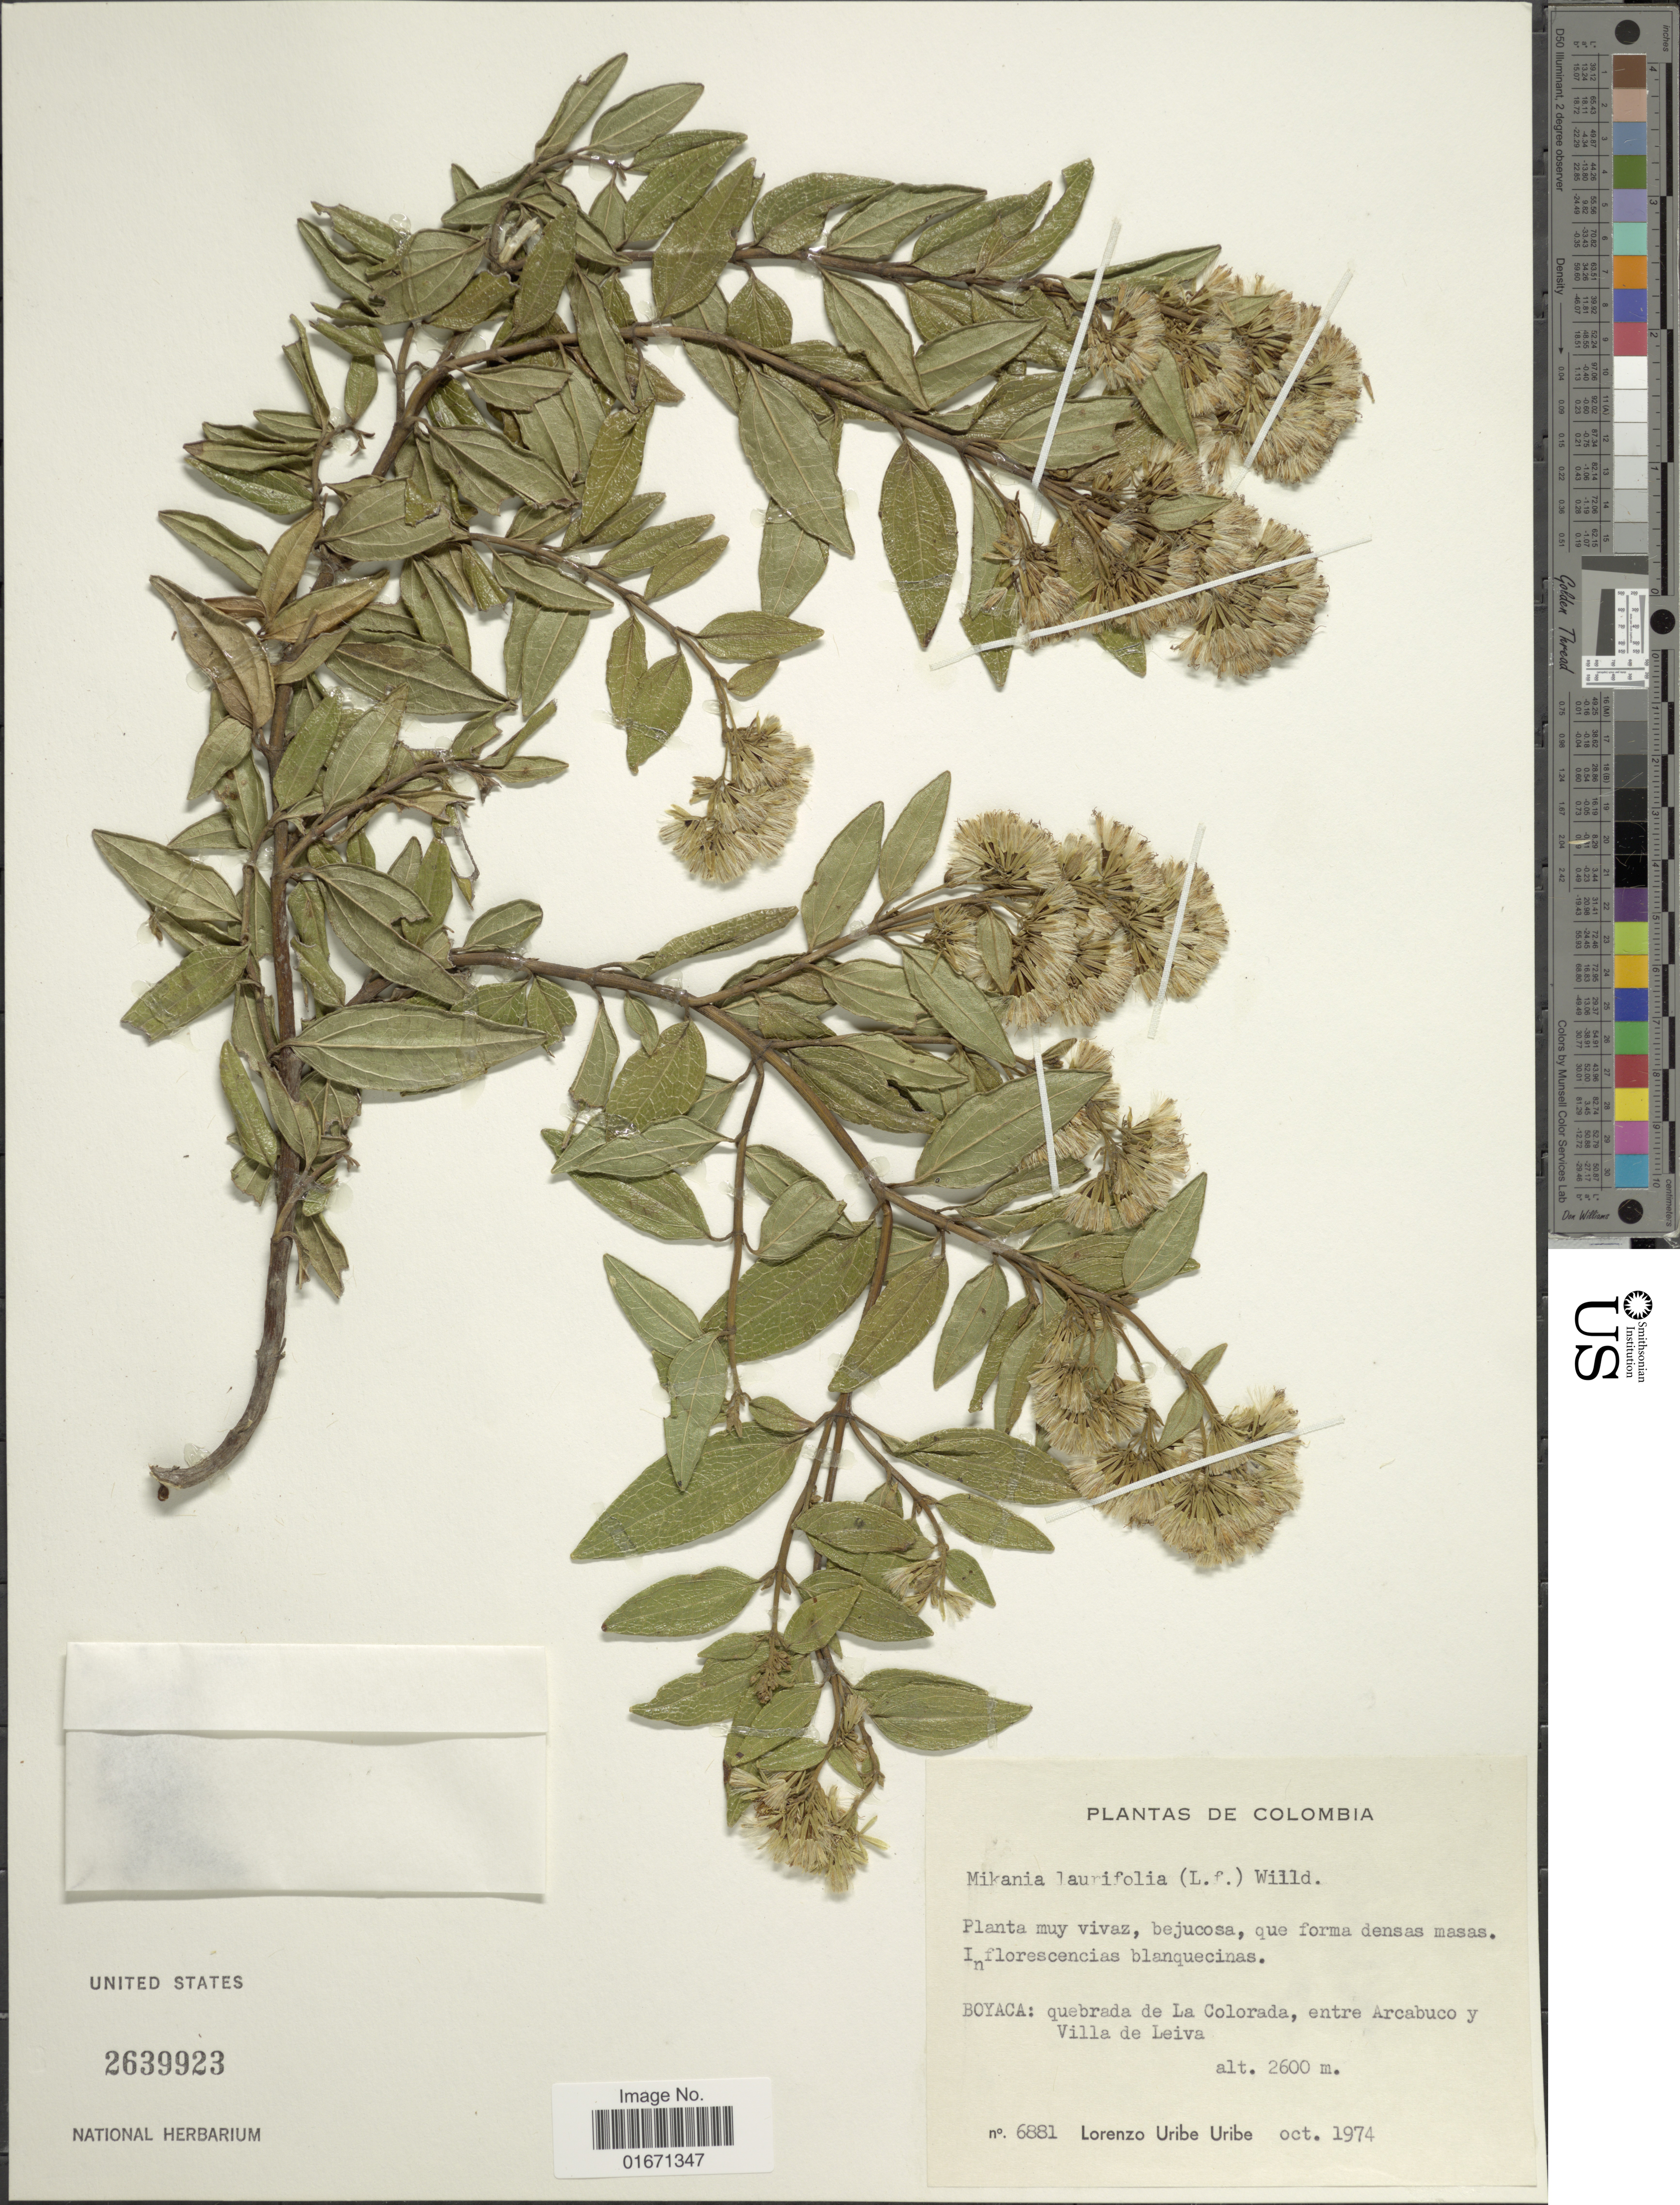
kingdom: Plantae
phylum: Tracheophyta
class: Magnoliopsida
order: Asterales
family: Asteraceae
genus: Mikania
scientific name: Mikania laurifolia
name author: (L. f.) Willd.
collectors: L. Uribe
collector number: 6881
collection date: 1974-10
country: Colombia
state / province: Boyacá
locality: Quebrada de La Colorada, entre Arcabuco y Villa de Leiva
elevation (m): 2600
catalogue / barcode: US 2639923